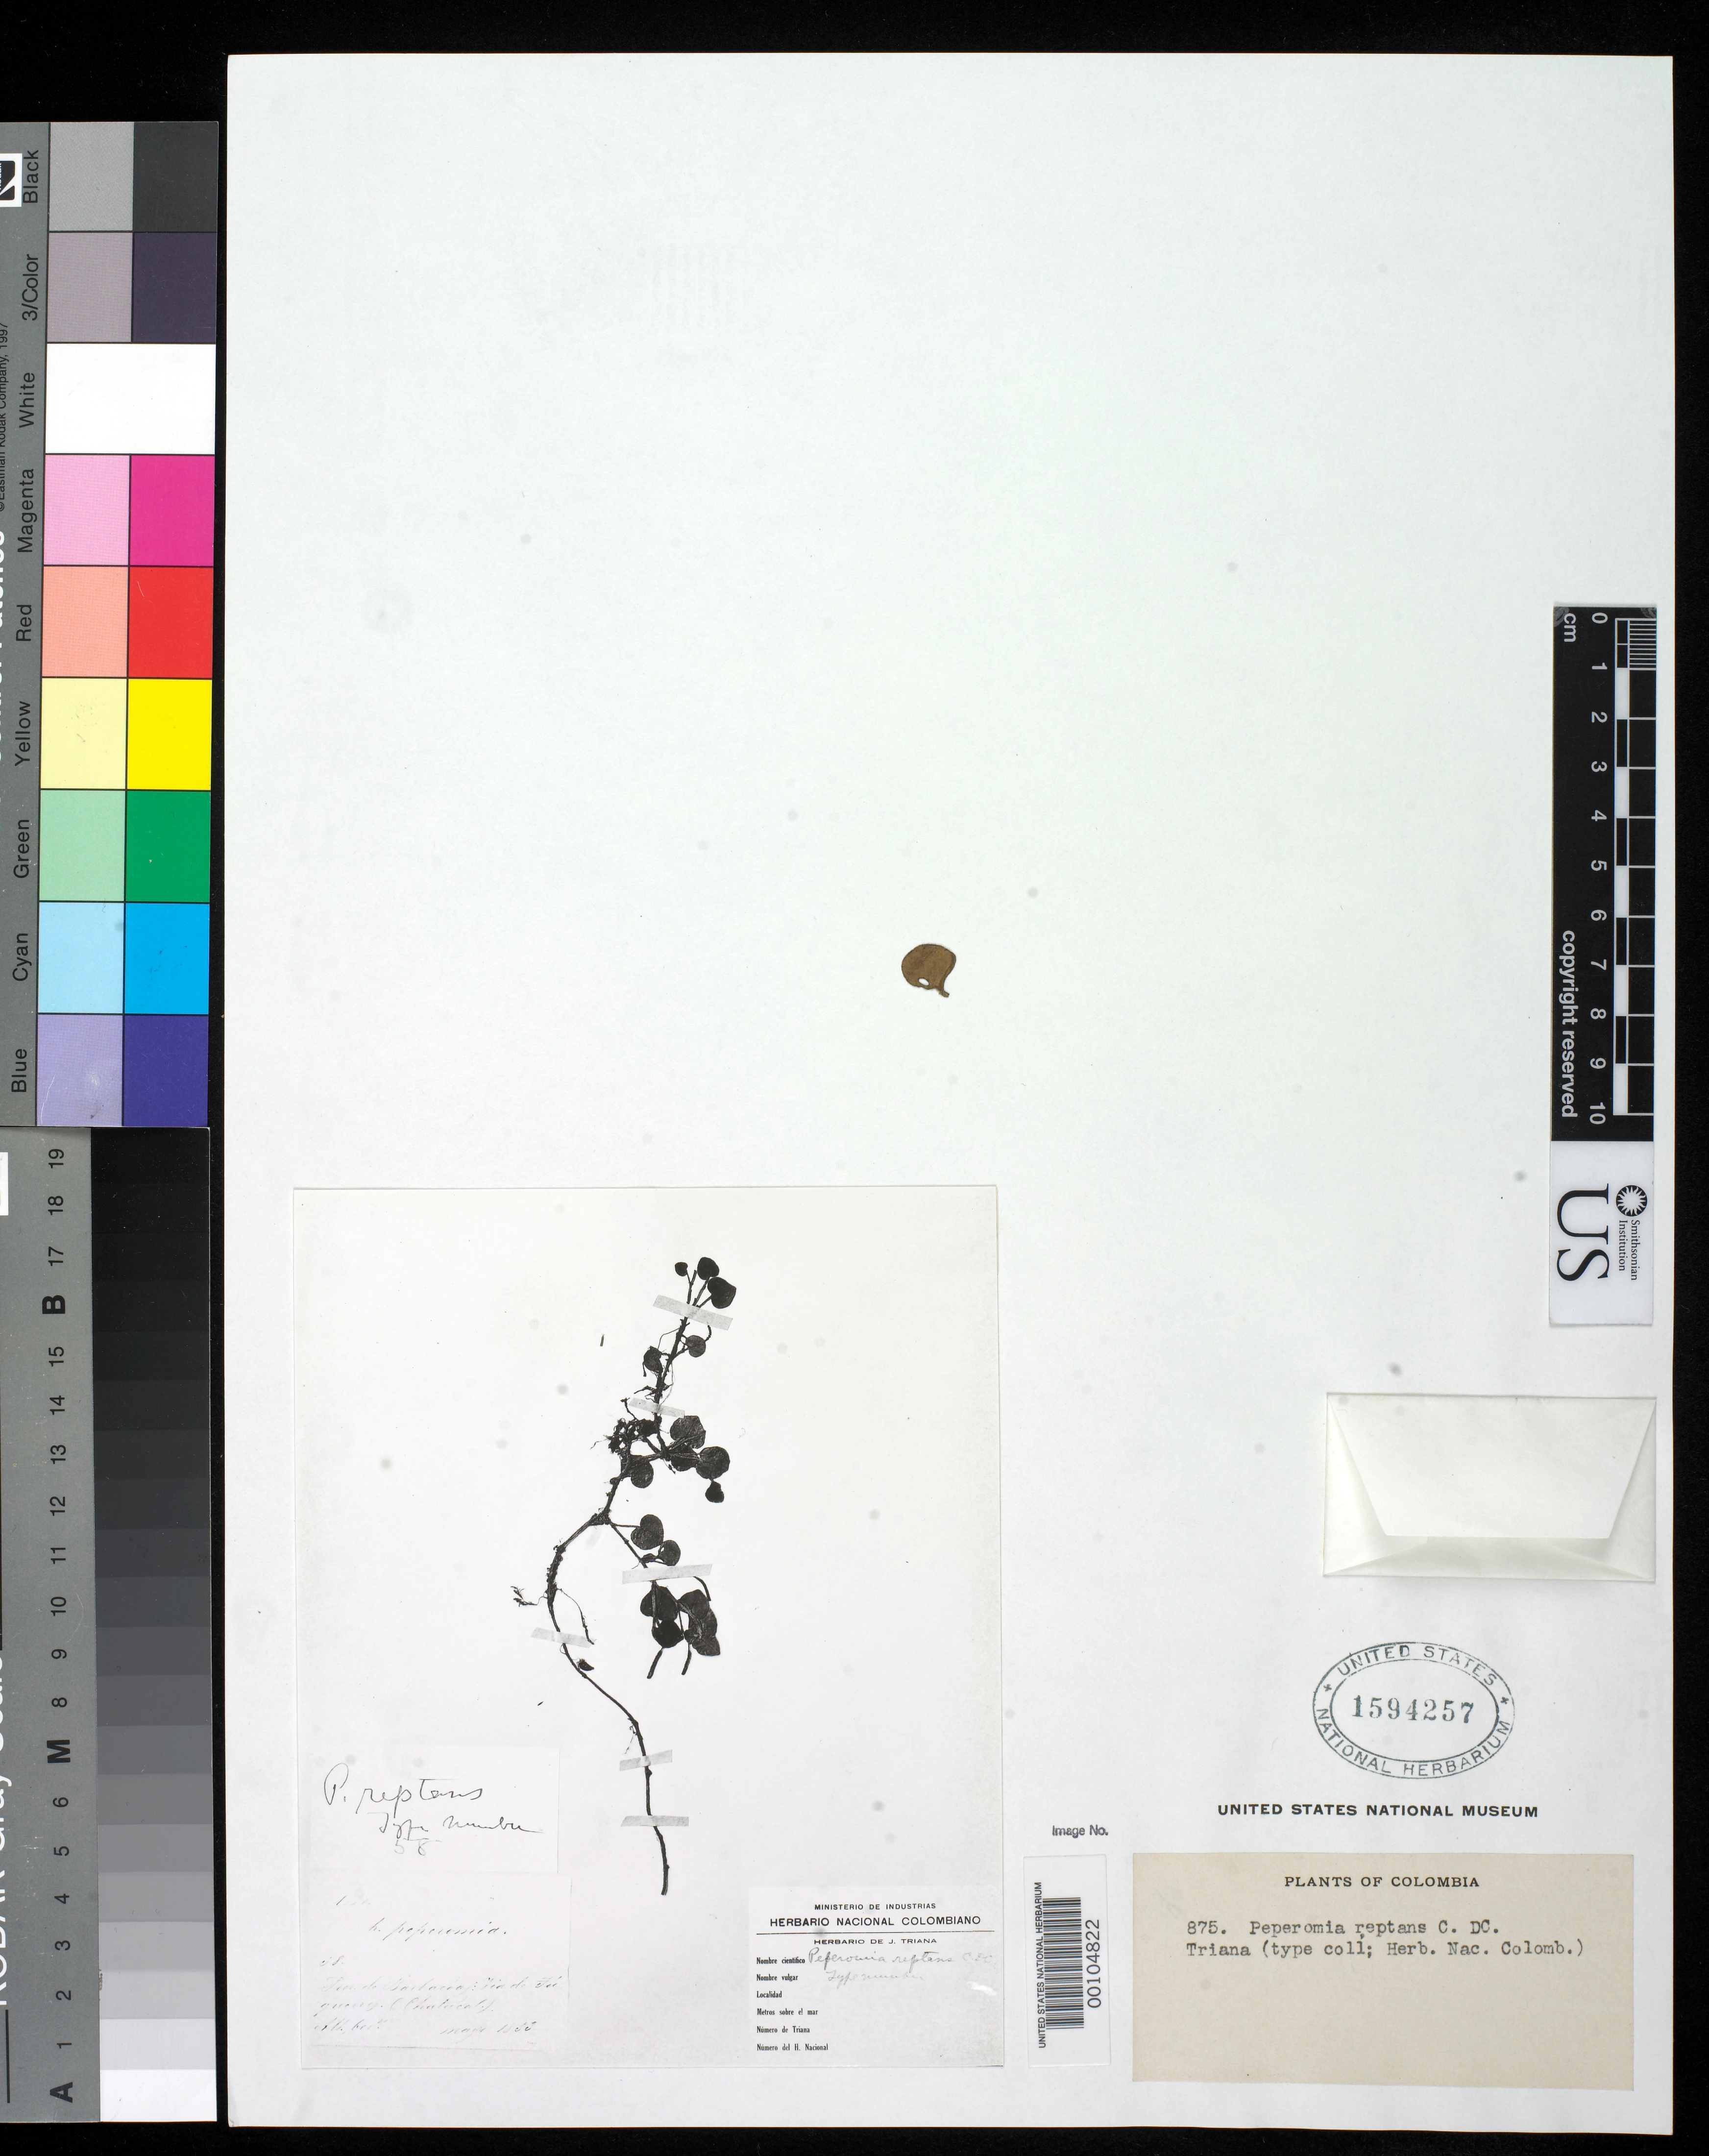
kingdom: Plantae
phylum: Tracheophyta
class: Magnoliopsida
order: Piperales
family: Piperaceae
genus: Peperomia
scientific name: Peperomia rivi-vetusti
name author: Trel. in Woodson & Schery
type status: Isotype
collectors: J. J. Triana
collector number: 58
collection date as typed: May 1853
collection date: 1853-05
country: Colombia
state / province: Nariño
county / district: Barbacoas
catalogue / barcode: US 1594257